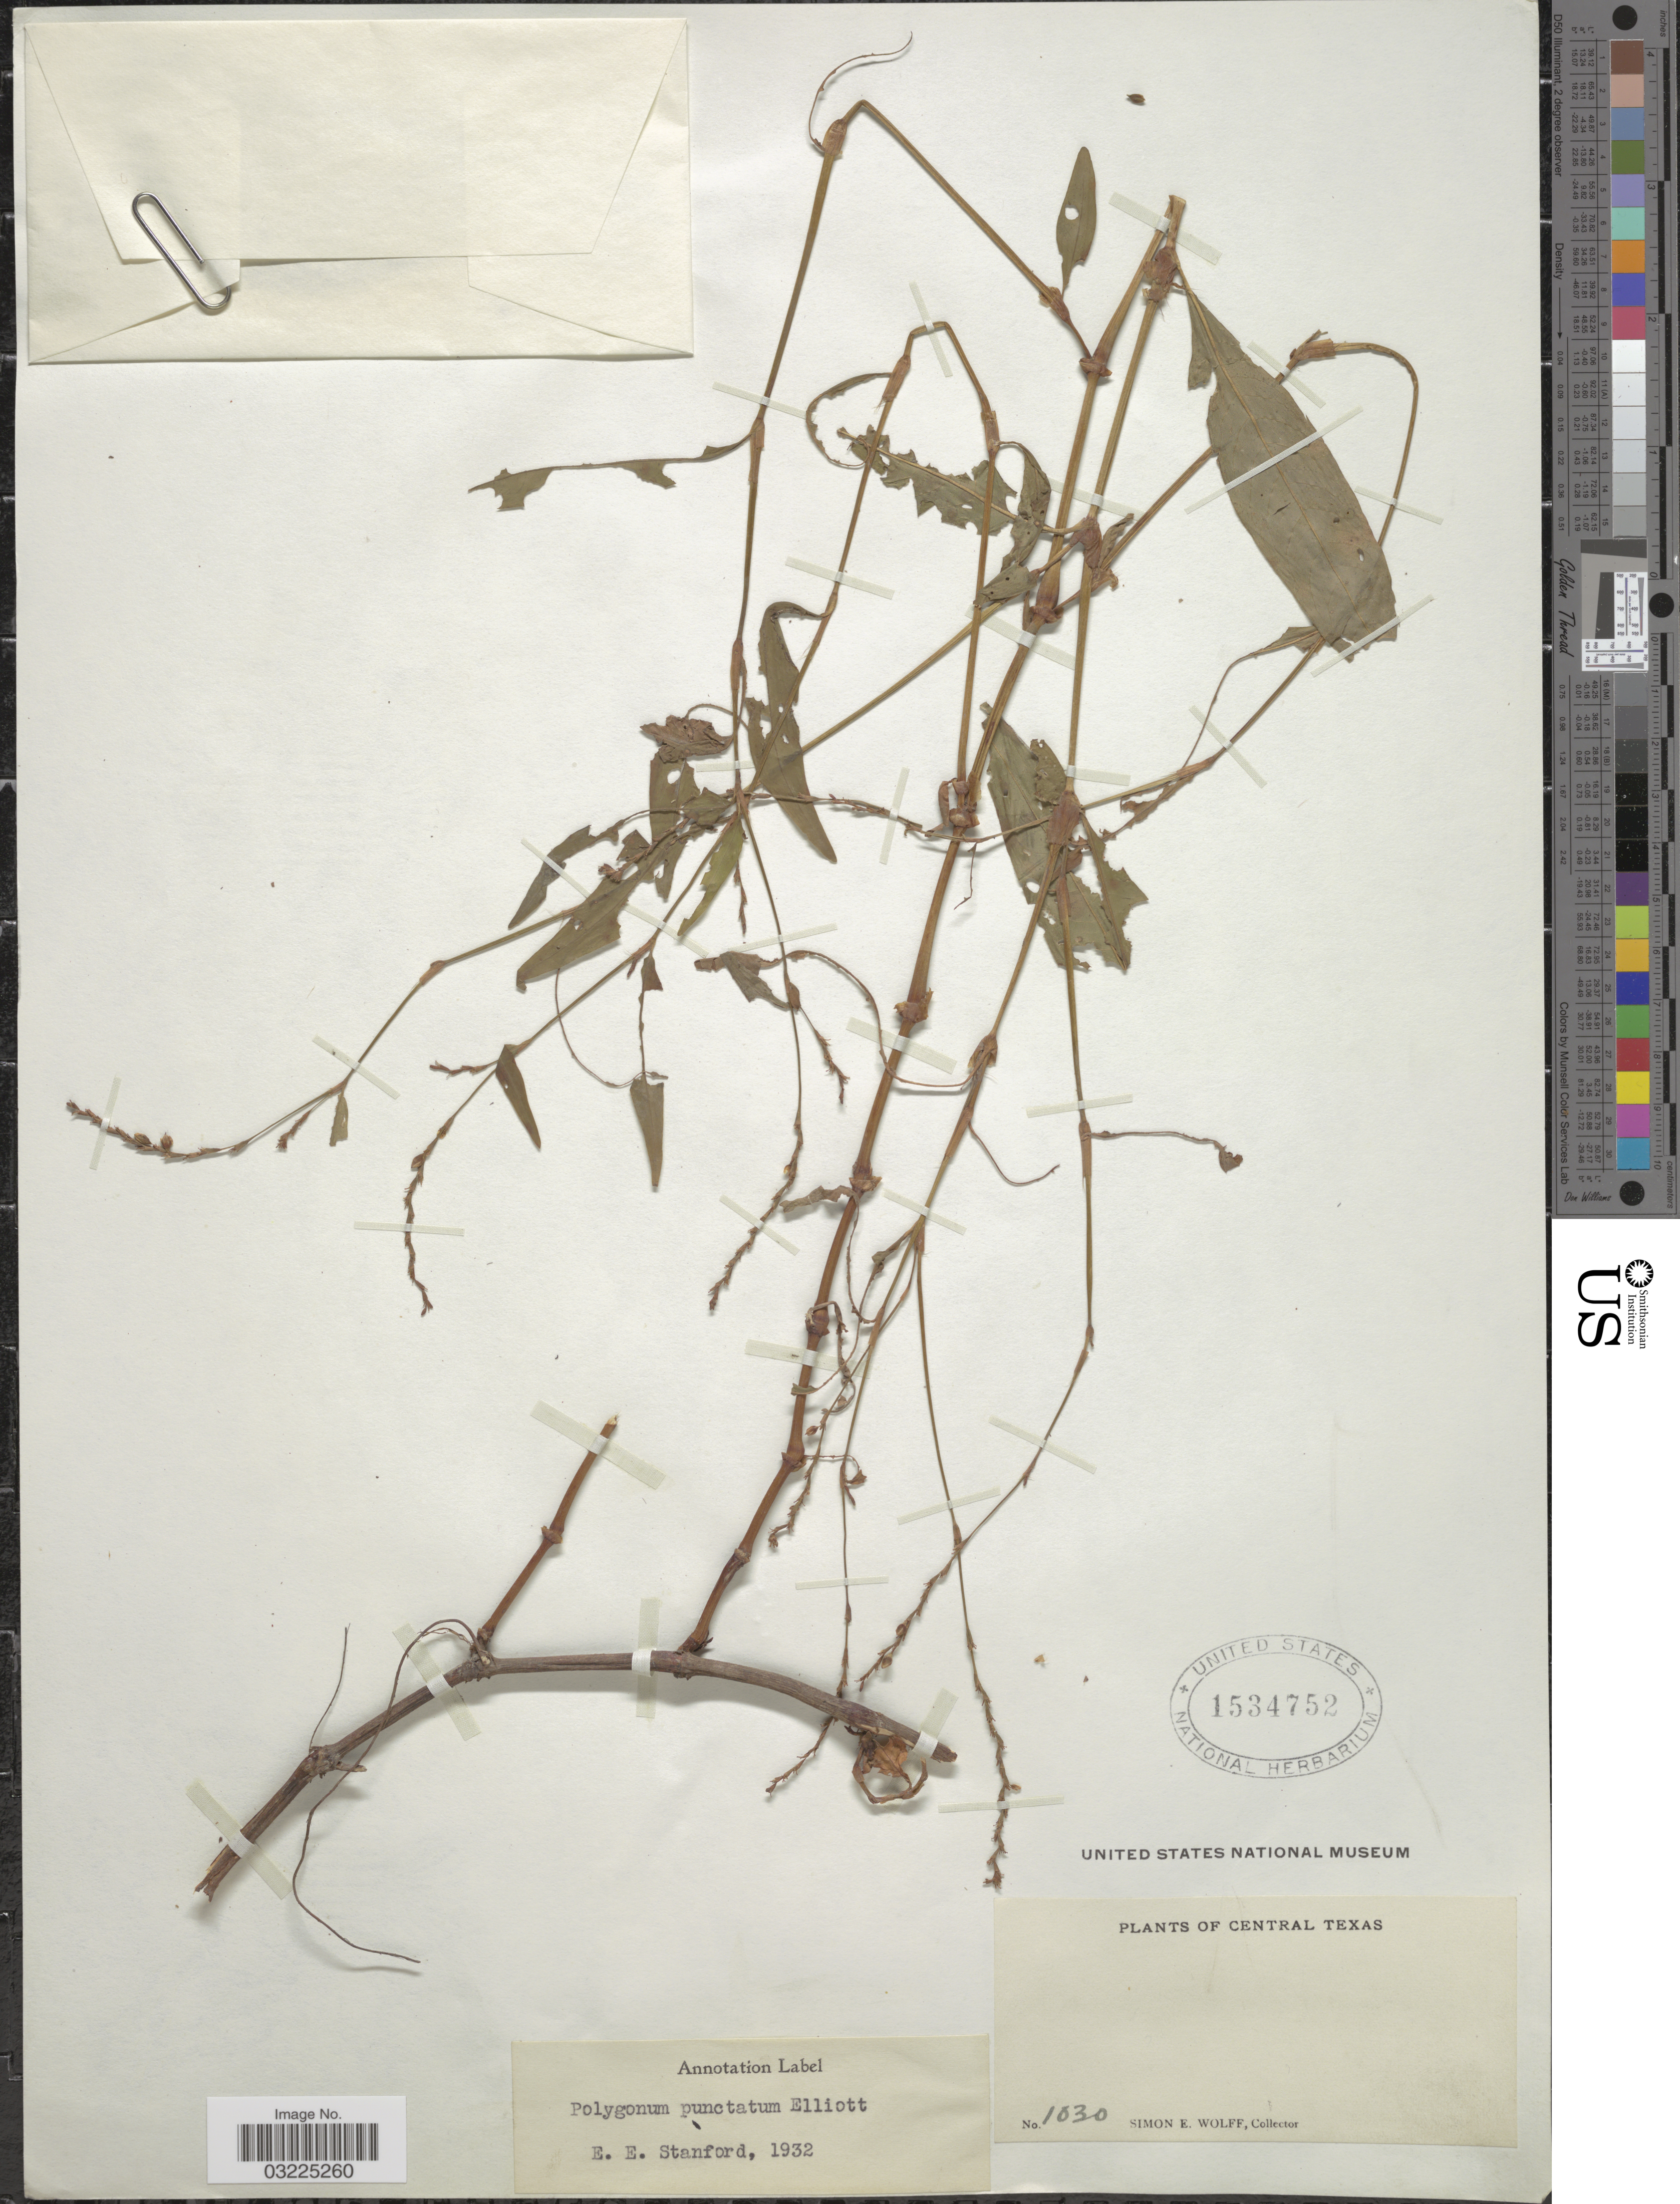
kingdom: Plantae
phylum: Tracheophyta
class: Magnoliopsida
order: Caryophyllales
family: Polygonaceae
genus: Persicaria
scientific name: Persicaria punctata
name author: (Elliott) Small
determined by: Atha, D. E.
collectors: S. E. Wolff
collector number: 1030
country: United States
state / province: Texas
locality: Central Texas.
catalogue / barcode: US 1534752